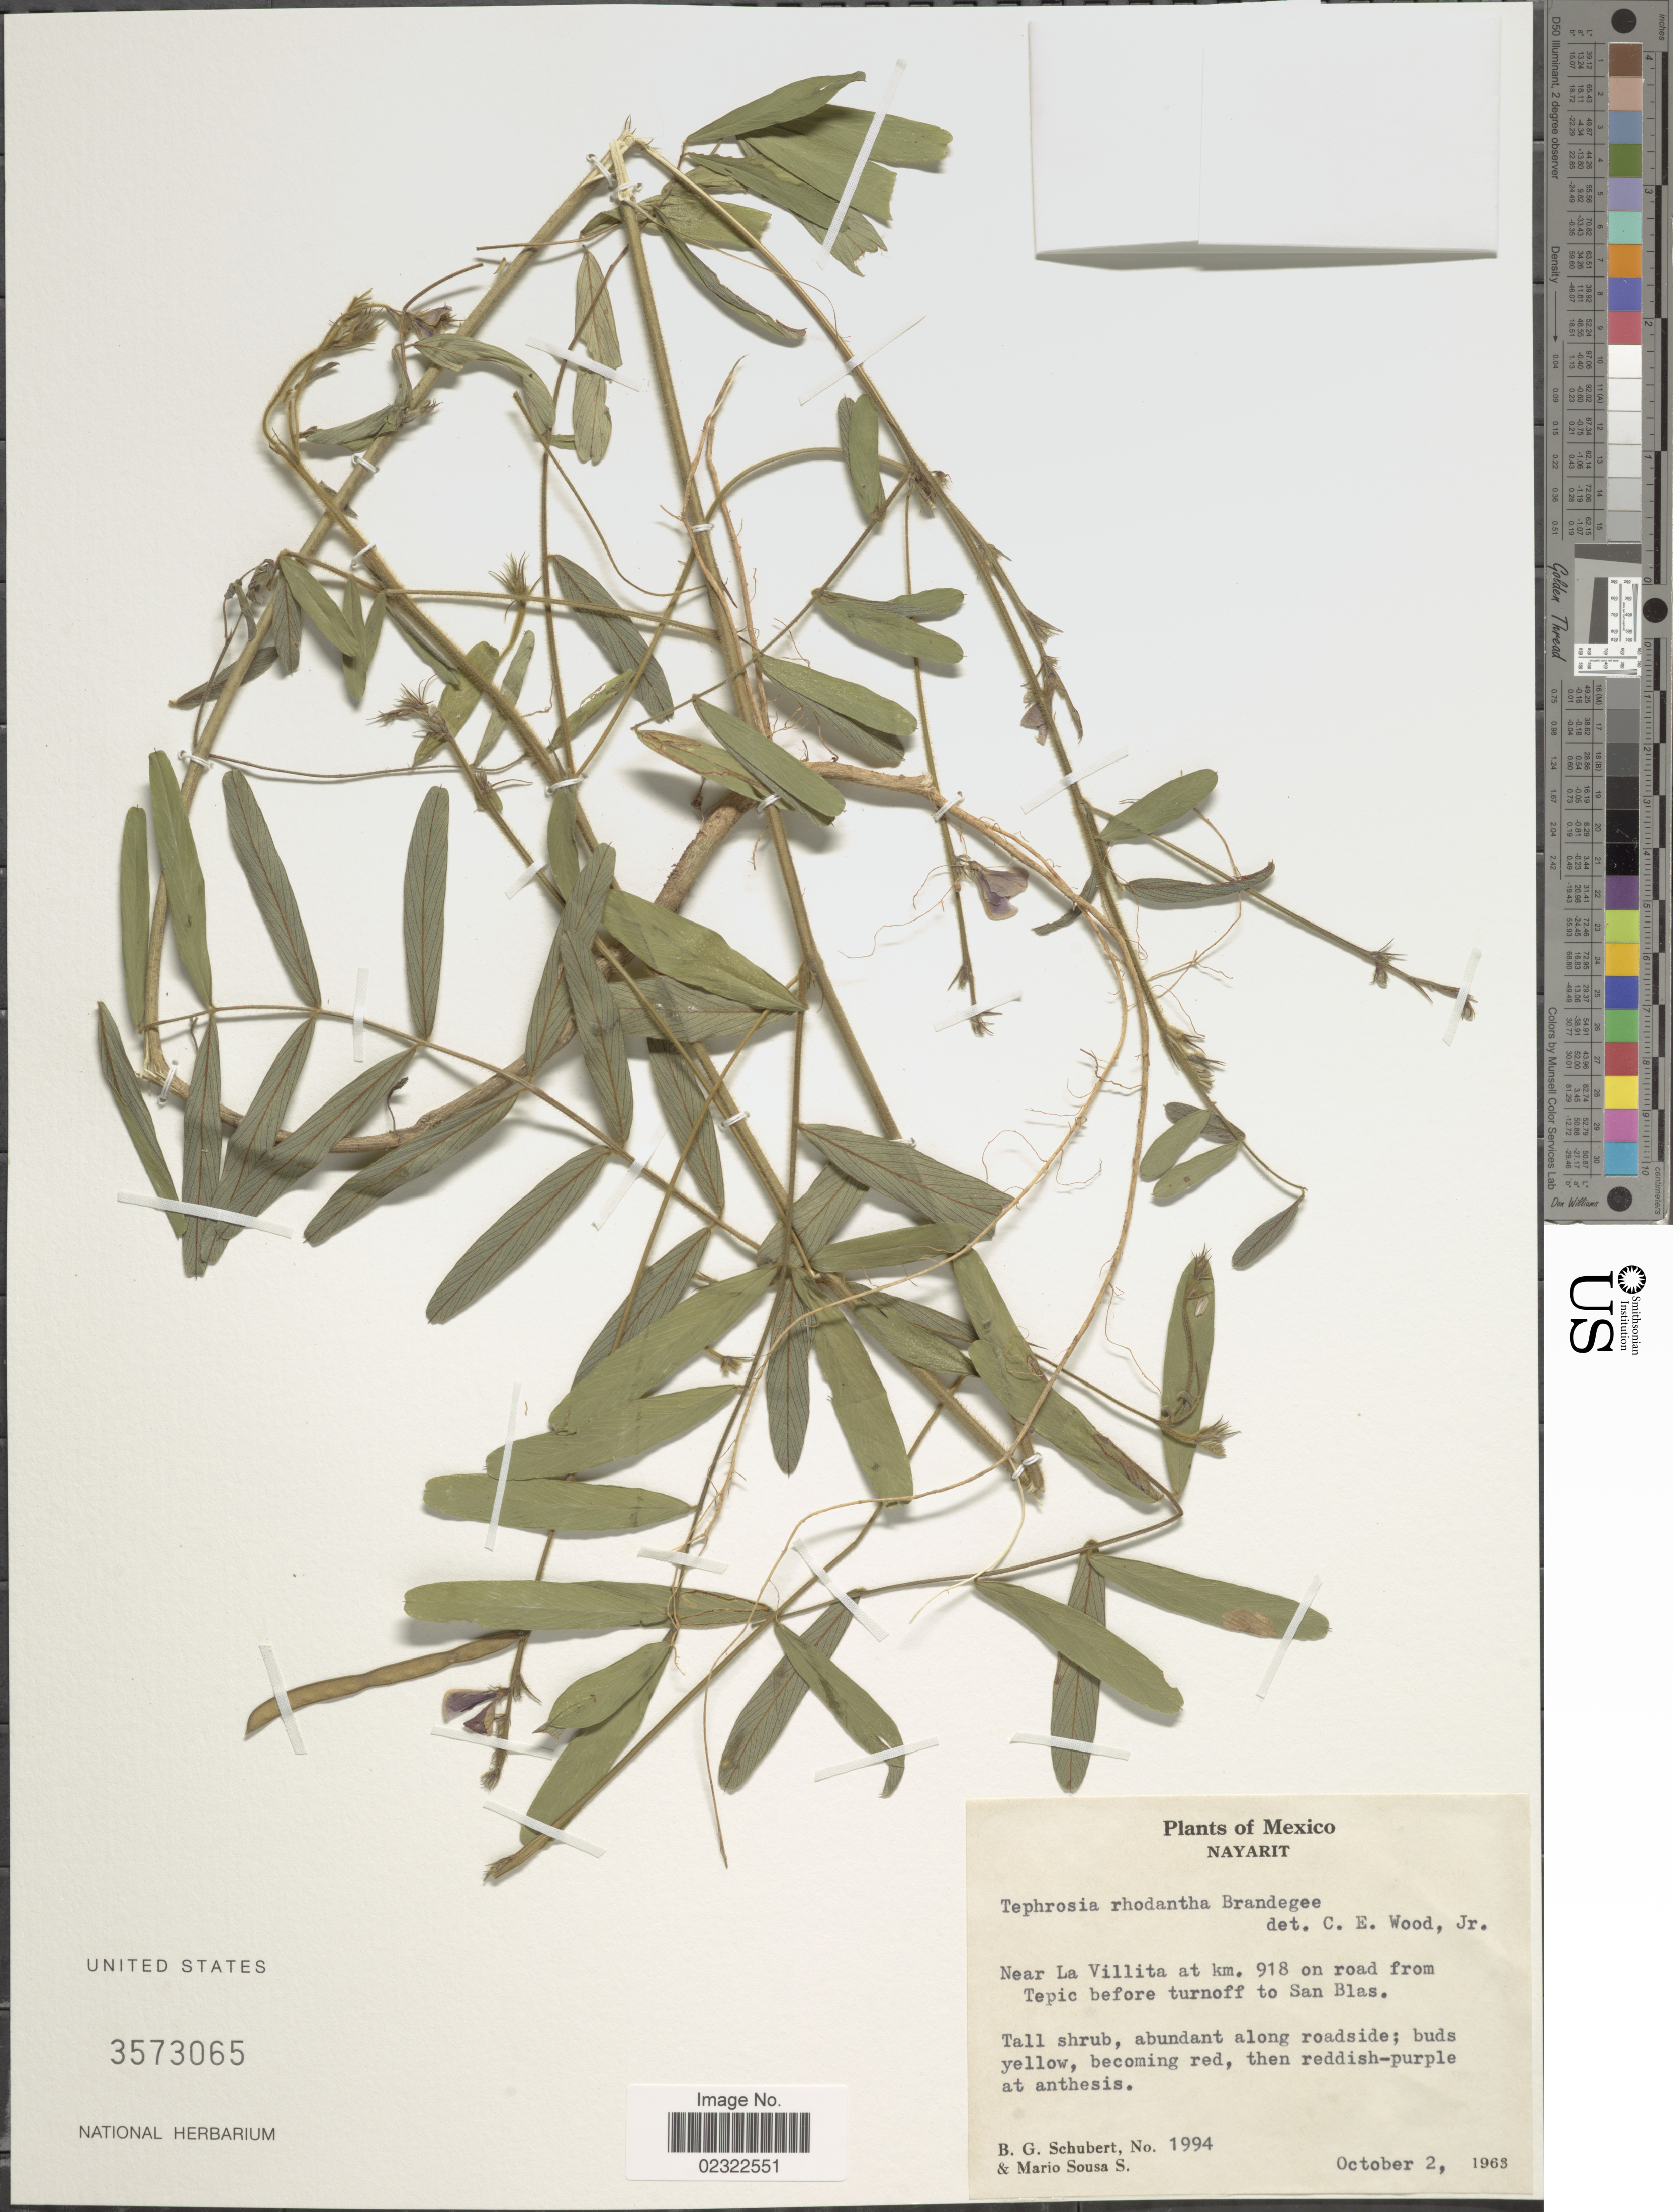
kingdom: Plantae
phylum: Tracheophyta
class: Magnoliopsida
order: Fabales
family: Fabaceae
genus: Tephrosia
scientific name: Tephrosia rhodantha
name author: Brandegee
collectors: B. Schubert & M. Sousa S.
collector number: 1994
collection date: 1963-10-02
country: Mexico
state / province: Nayarit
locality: Mexico, Nayarit, Near La Villita at km. 918 on road from Tepic before turnoff to San Blas.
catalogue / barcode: US 3573065